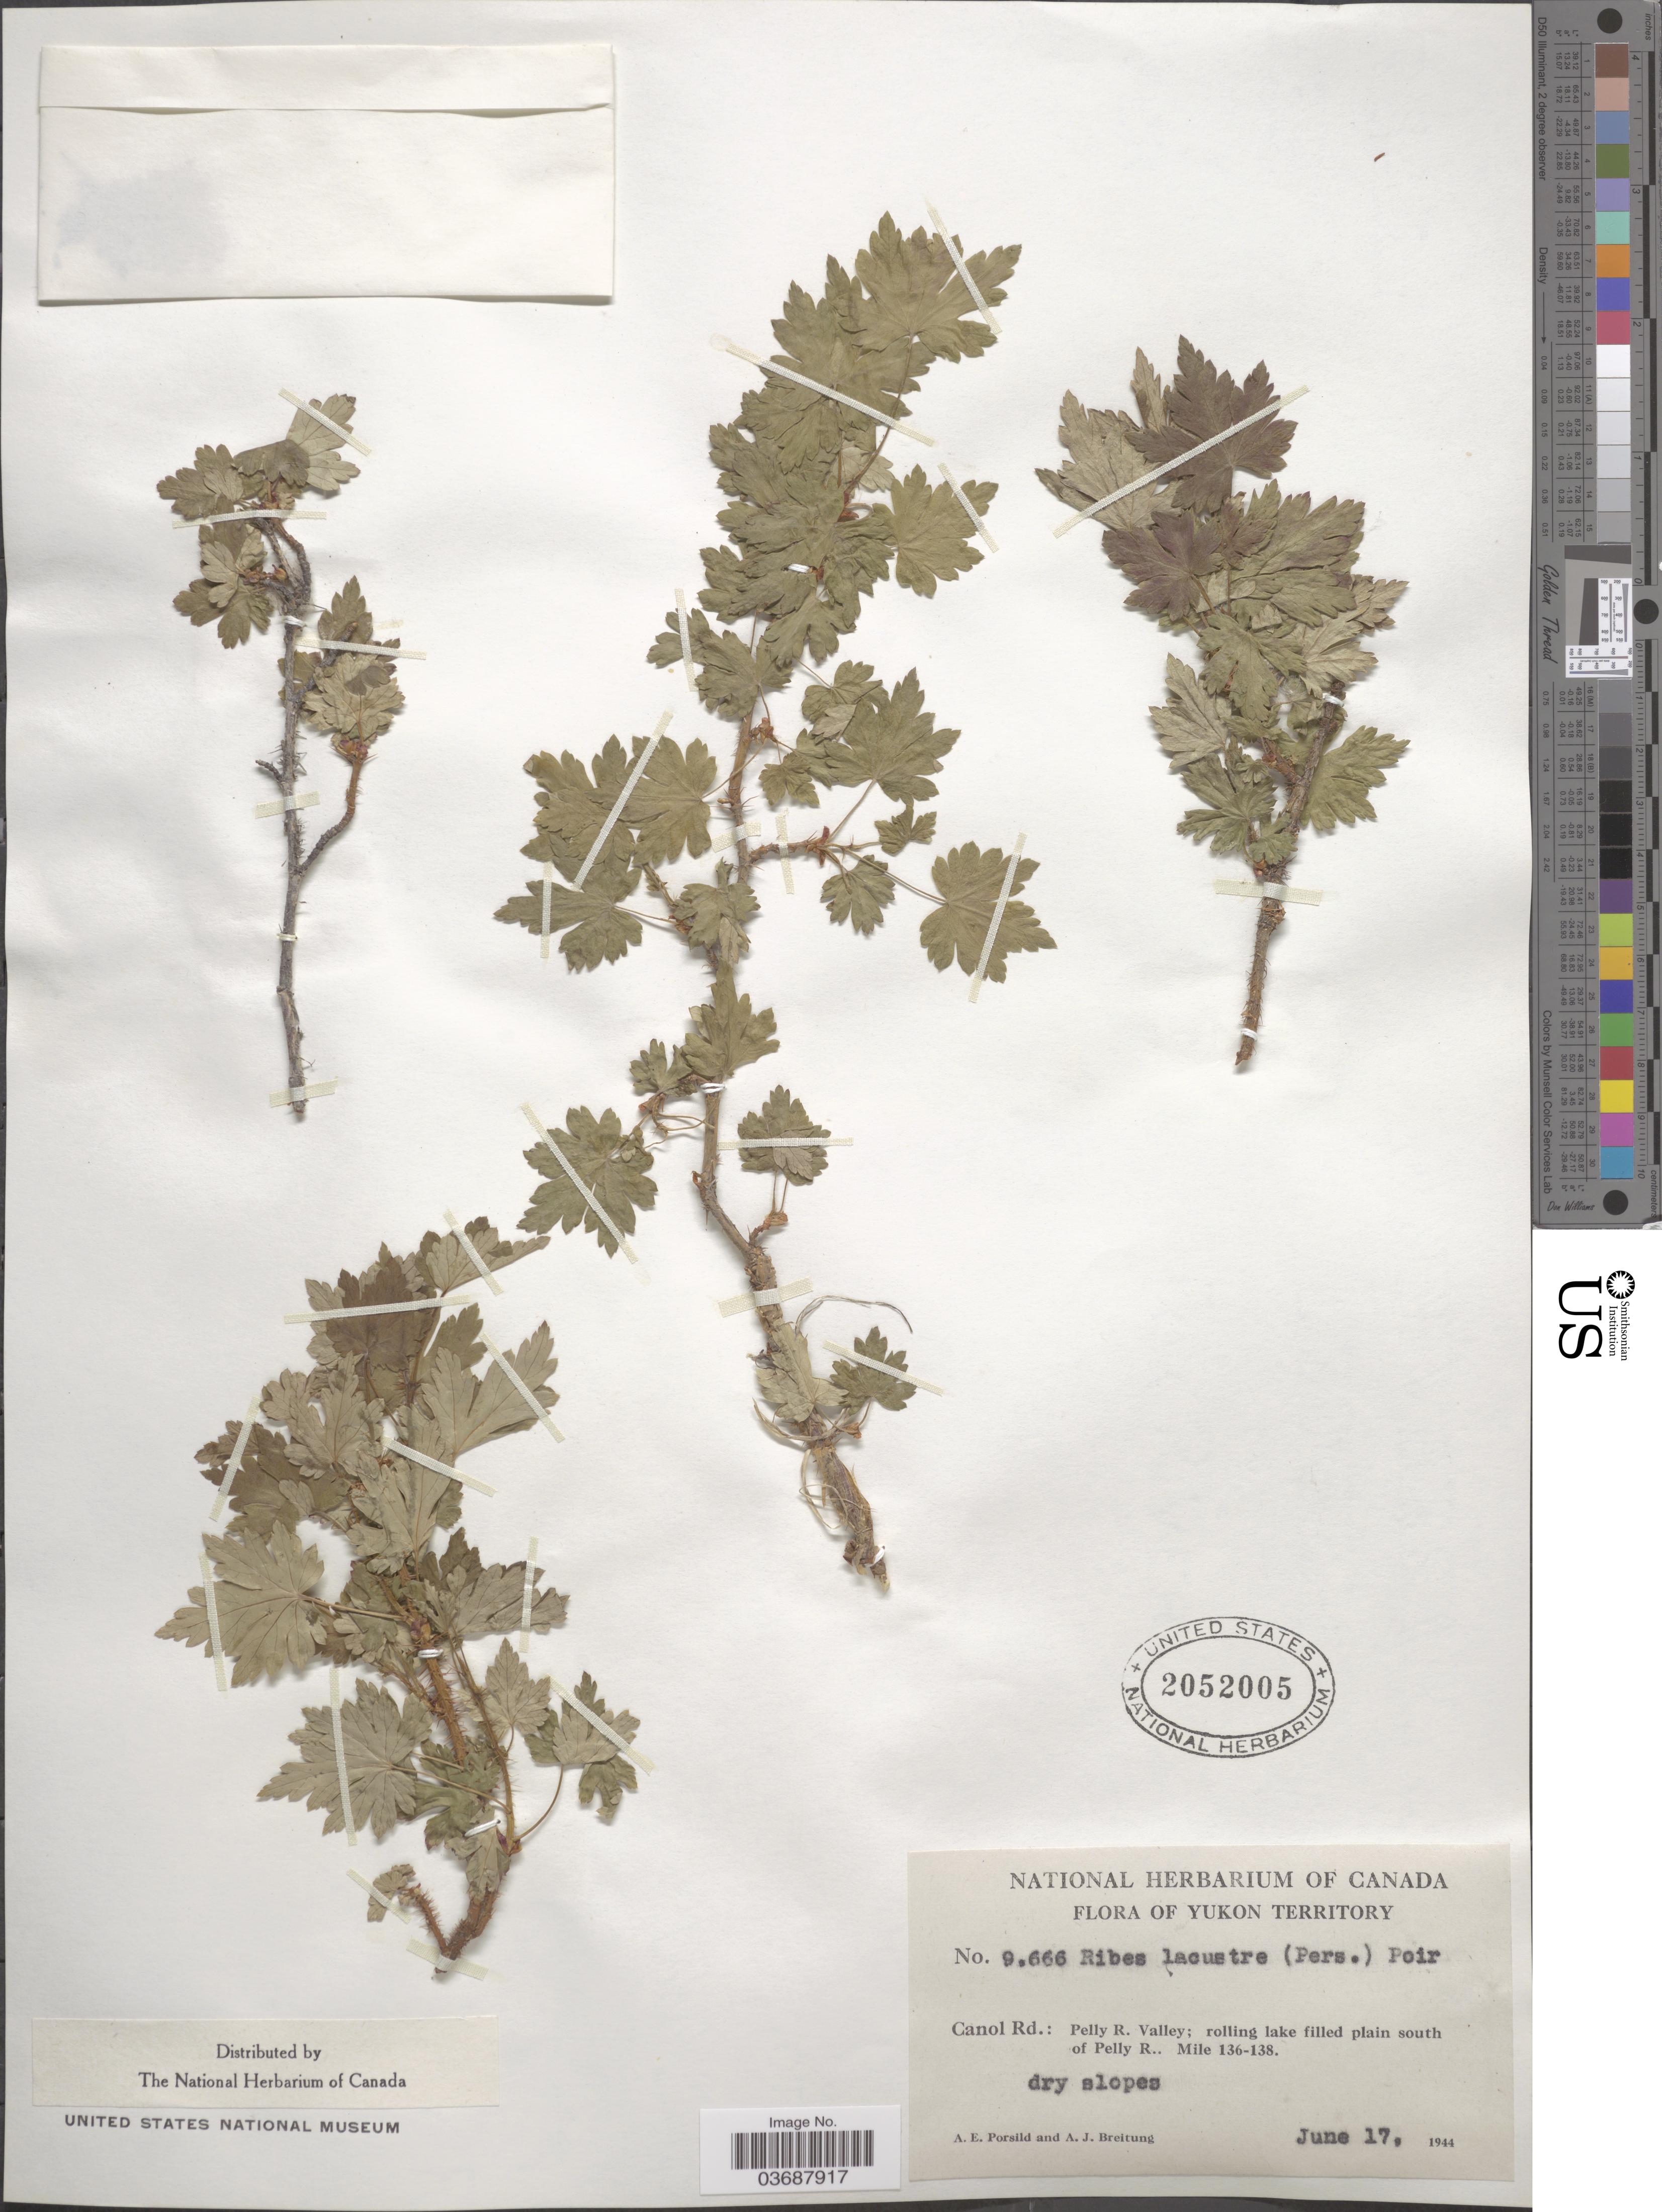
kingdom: Plantae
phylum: Tracheophyta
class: Magnoliopsida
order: Saxifragales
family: Grossulariaceae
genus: Ribes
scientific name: Ribes lacustre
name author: (Pers.) Poir.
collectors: A. E. Porsild & A. Breitung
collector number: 9666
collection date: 1944-06-17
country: Canada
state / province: Yukon Territory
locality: Canol Rd.: Pelly R. Valley; rolling lake filled plain south of Pelly R.. Mile 136-138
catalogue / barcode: US 2052005